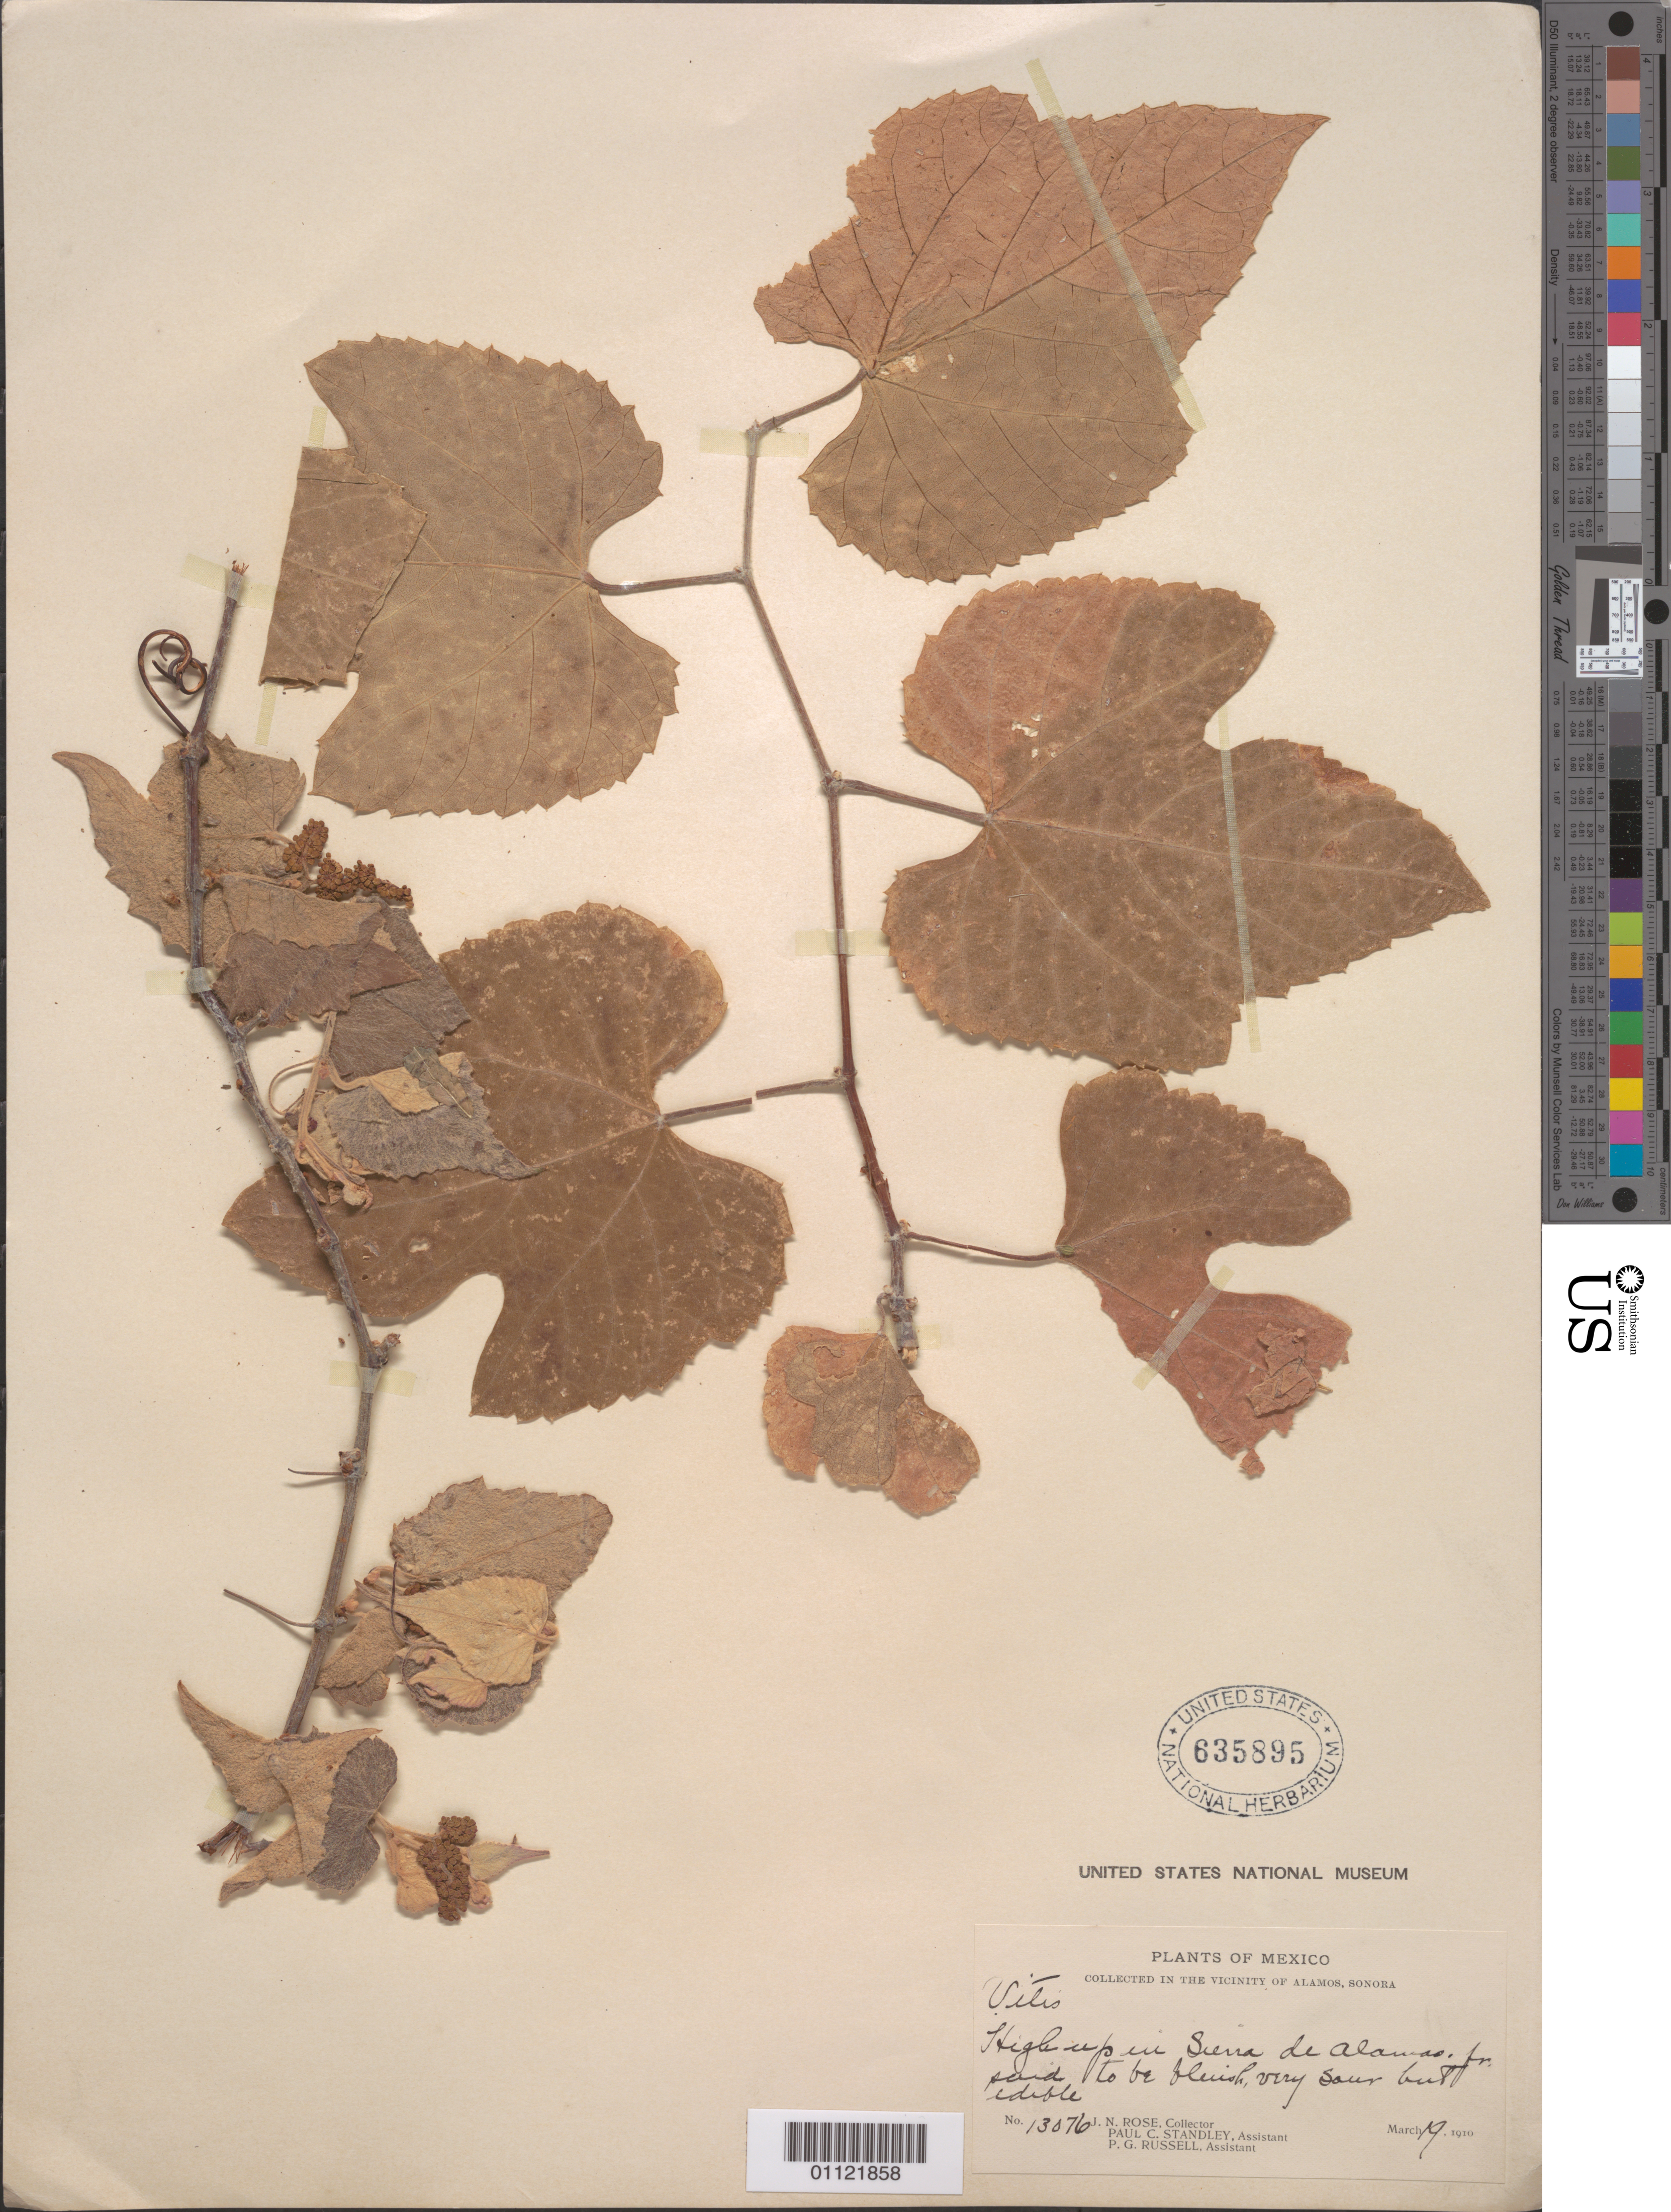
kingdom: Plantae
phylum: Tracheophyta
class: Magnoliopsida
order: Vitales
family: Vitaceae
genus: Vitis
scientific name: Vitis sp.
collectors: J. N. Rose, P. C. Standley & P. G. Russell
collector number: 13076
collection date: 1910-05-19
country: Mexico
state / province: Sonora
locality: Vicinity of Alamos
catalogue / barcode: US 635895